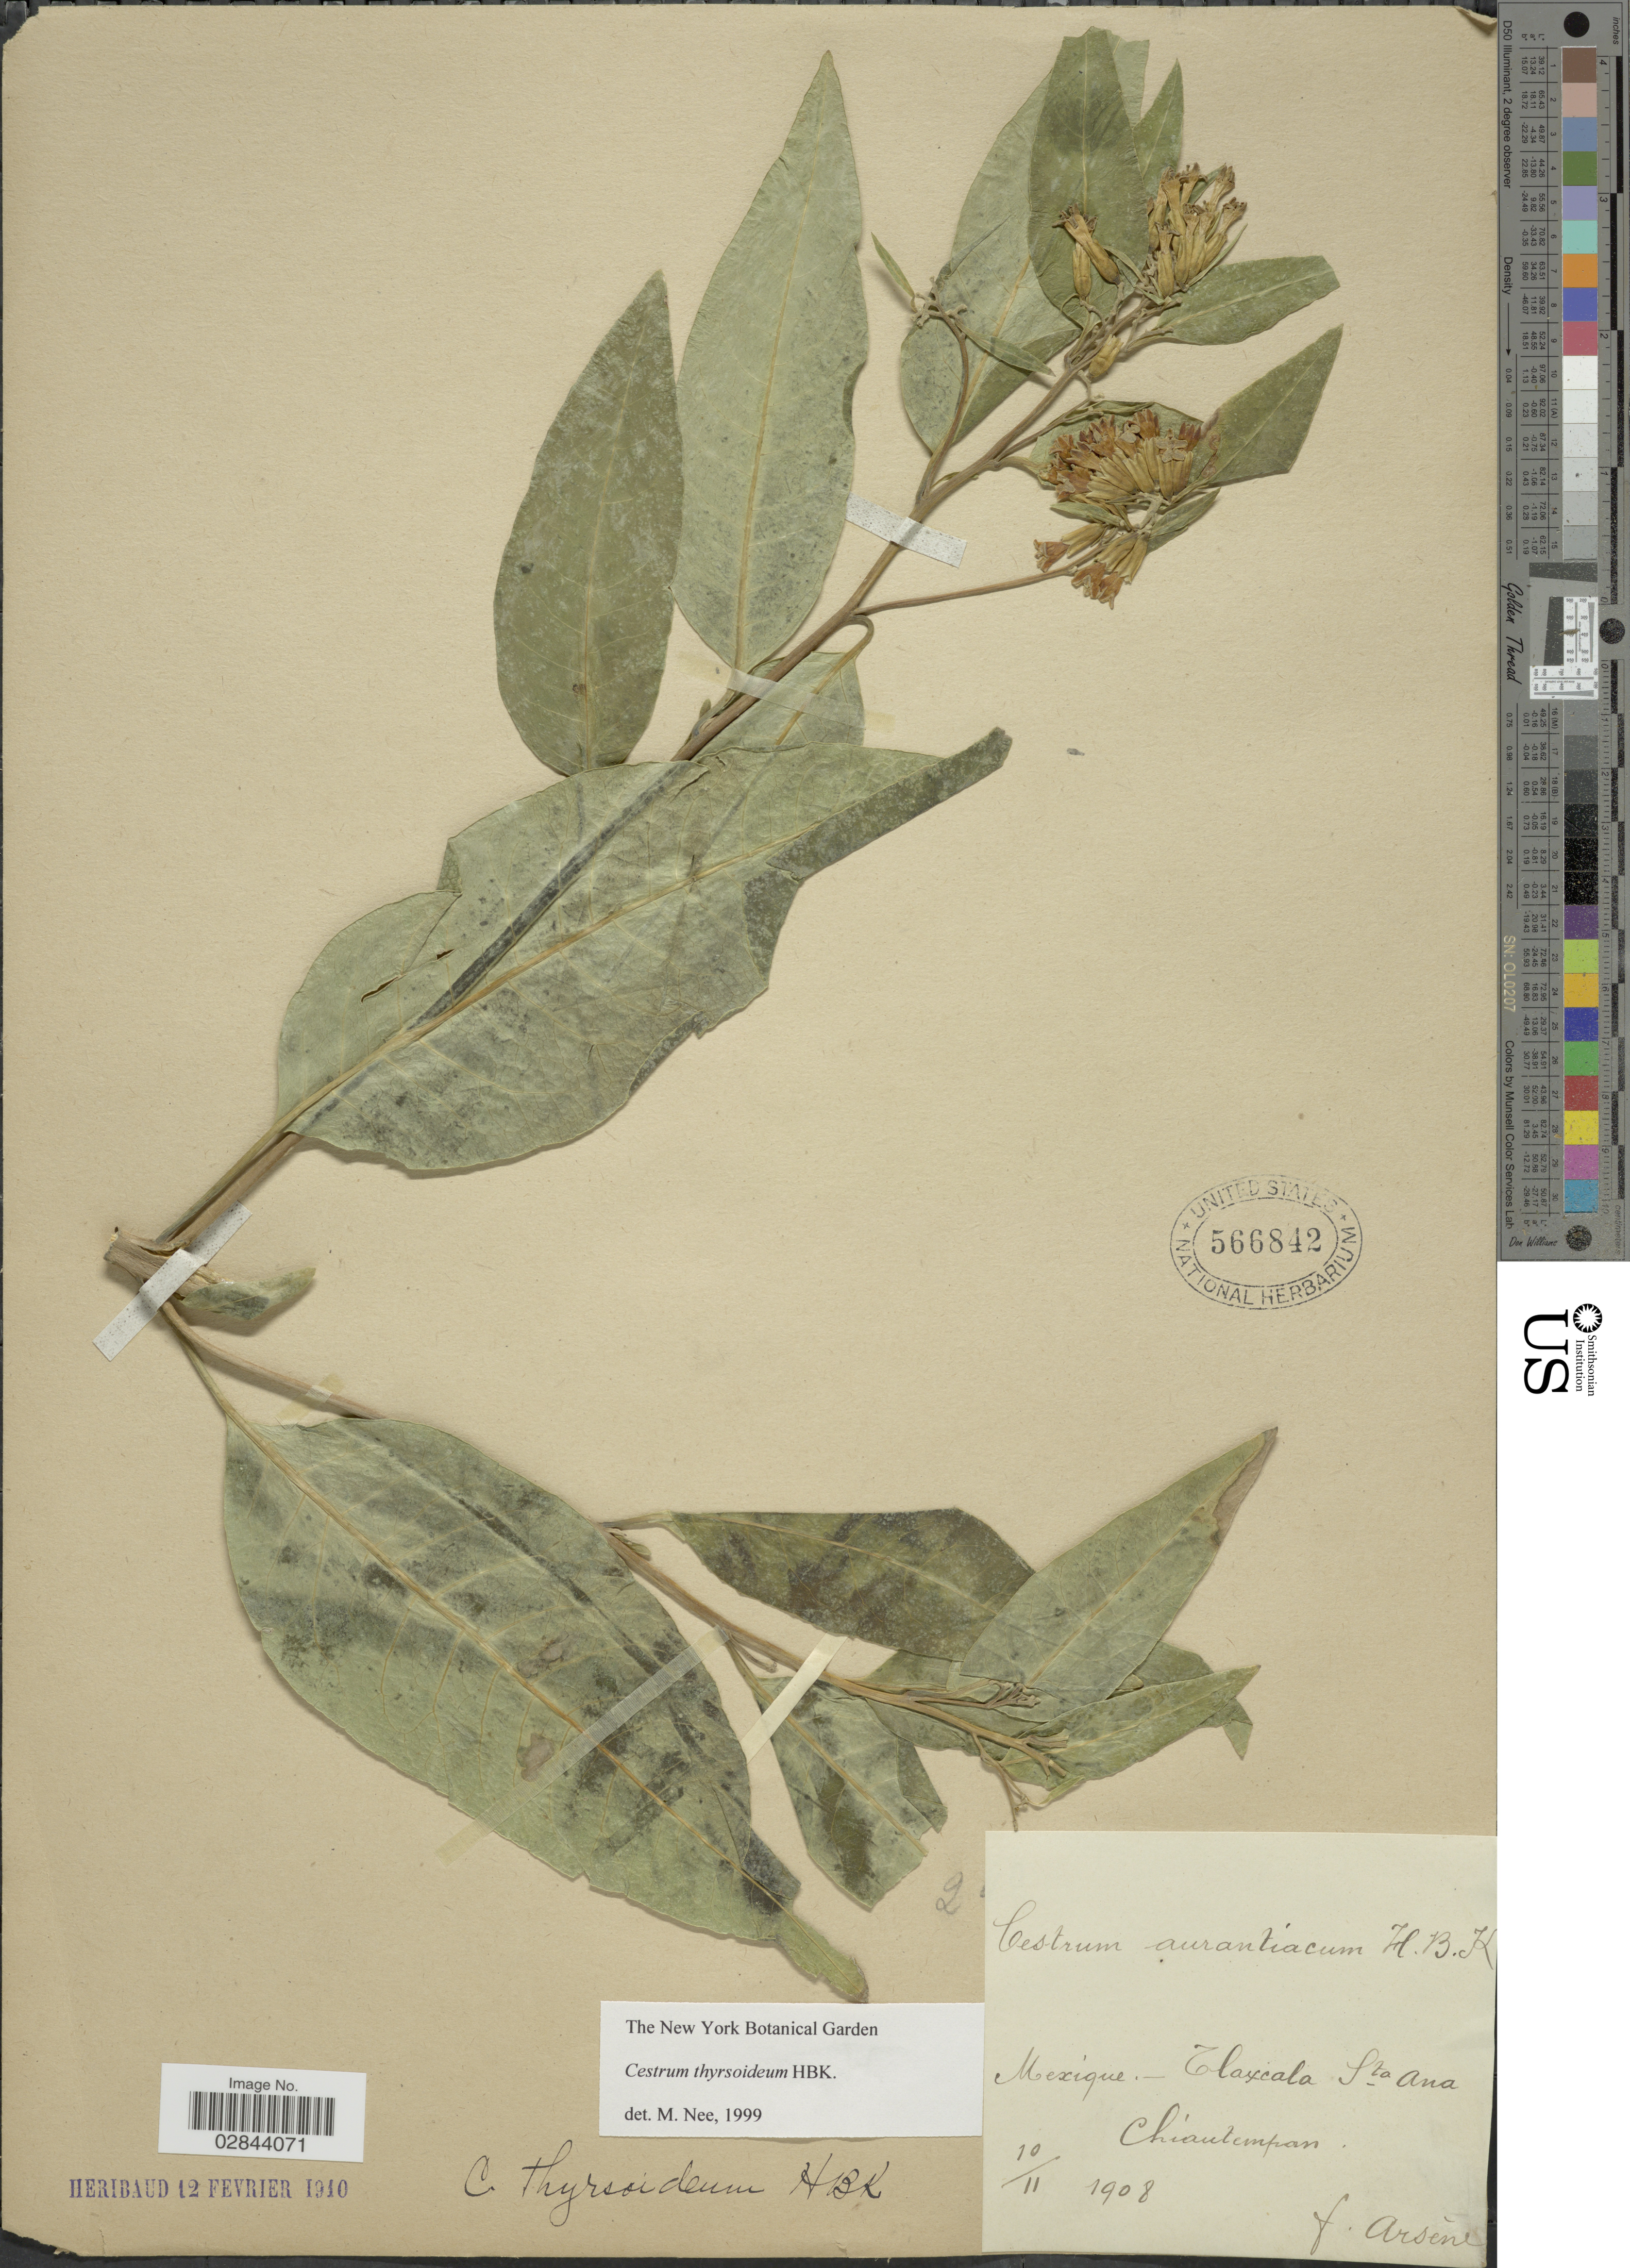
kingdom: Plantae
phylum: Tracheophyta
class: Magnoliopsida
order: Solanales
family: Solanaceae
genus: Cestrum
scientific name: Cestrum thyrsoideum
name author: Kunth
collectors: F. Arsène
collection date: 1908-11-10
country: Mexico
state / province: Tlaxcala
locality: Mexique - Tlaxcala, Sta. Ana. Chiautempan.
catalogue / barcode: US 566842